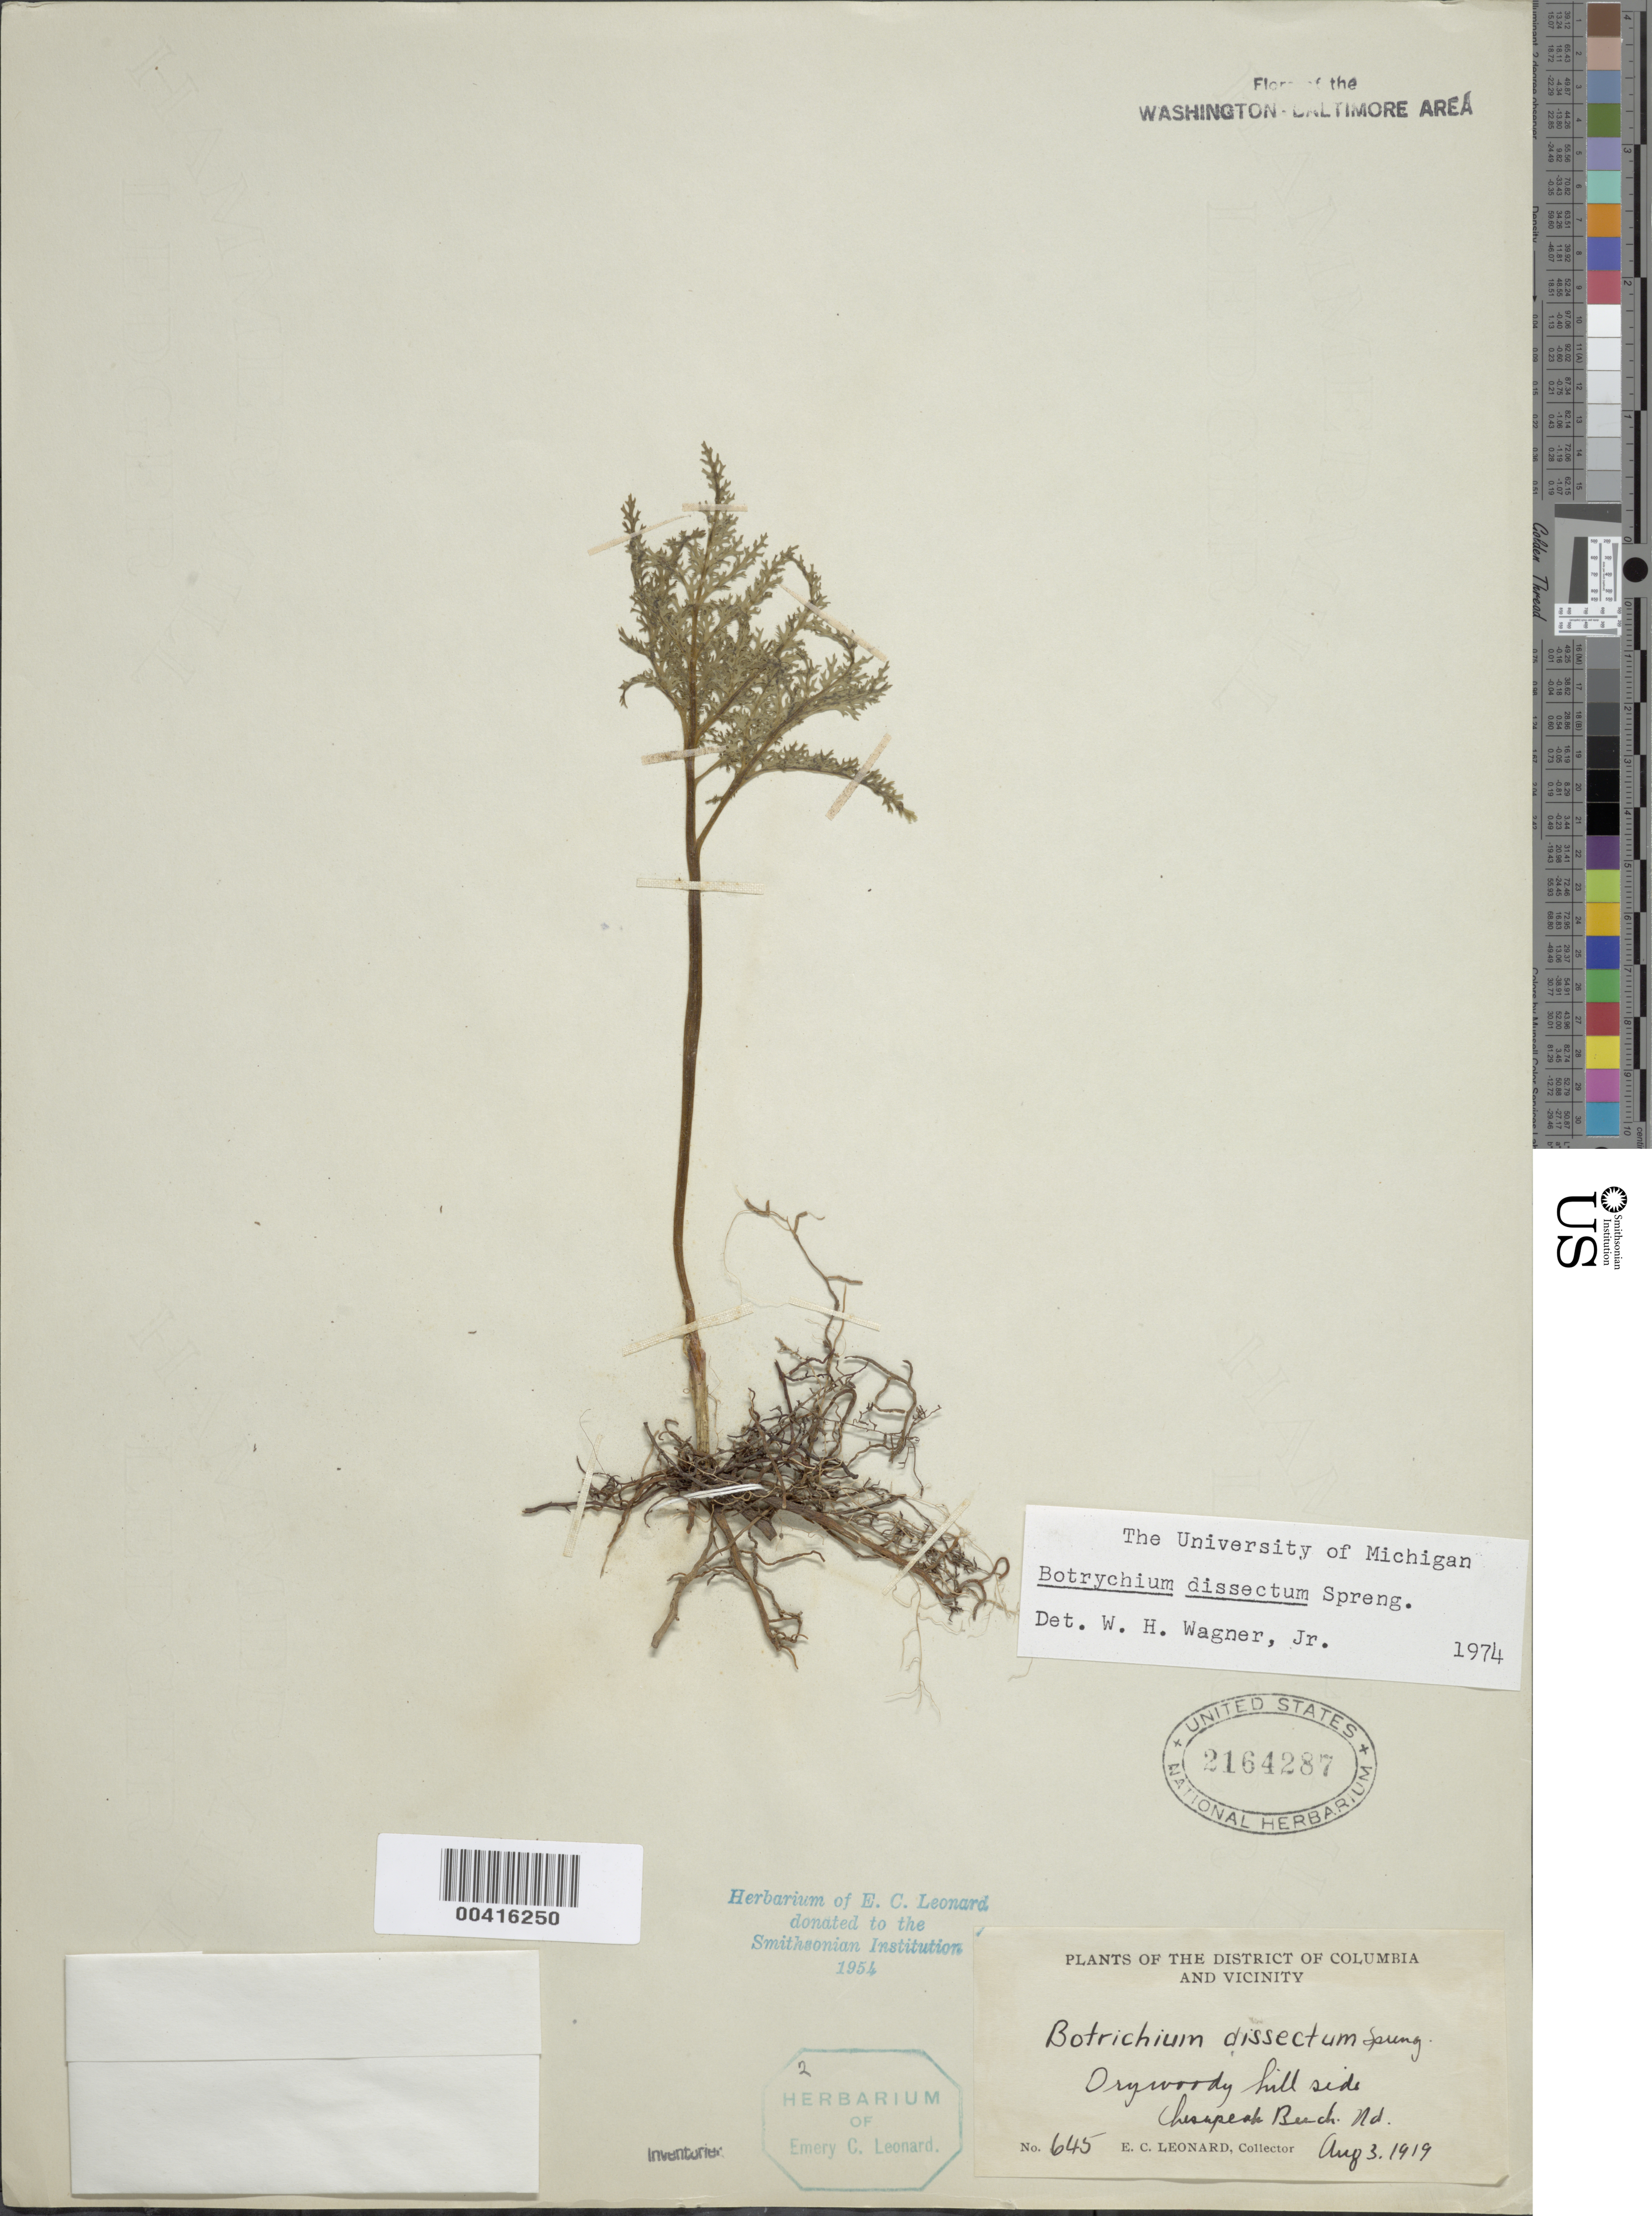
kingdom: Plantae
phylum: Tracheophyta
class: Polypodiopsida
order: Ophioglossales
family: Ophioglossaceae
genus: Botrychium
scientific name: Botrychium dissectum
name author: Spreng.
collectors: E. C. Leonard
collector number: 645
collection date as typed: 03 Aug 1919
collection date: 1919-08-03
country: United States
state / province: Maryland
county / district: Calvert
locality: Chesapeake Beach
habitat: Dry woody hillside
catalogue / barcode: US 2164287